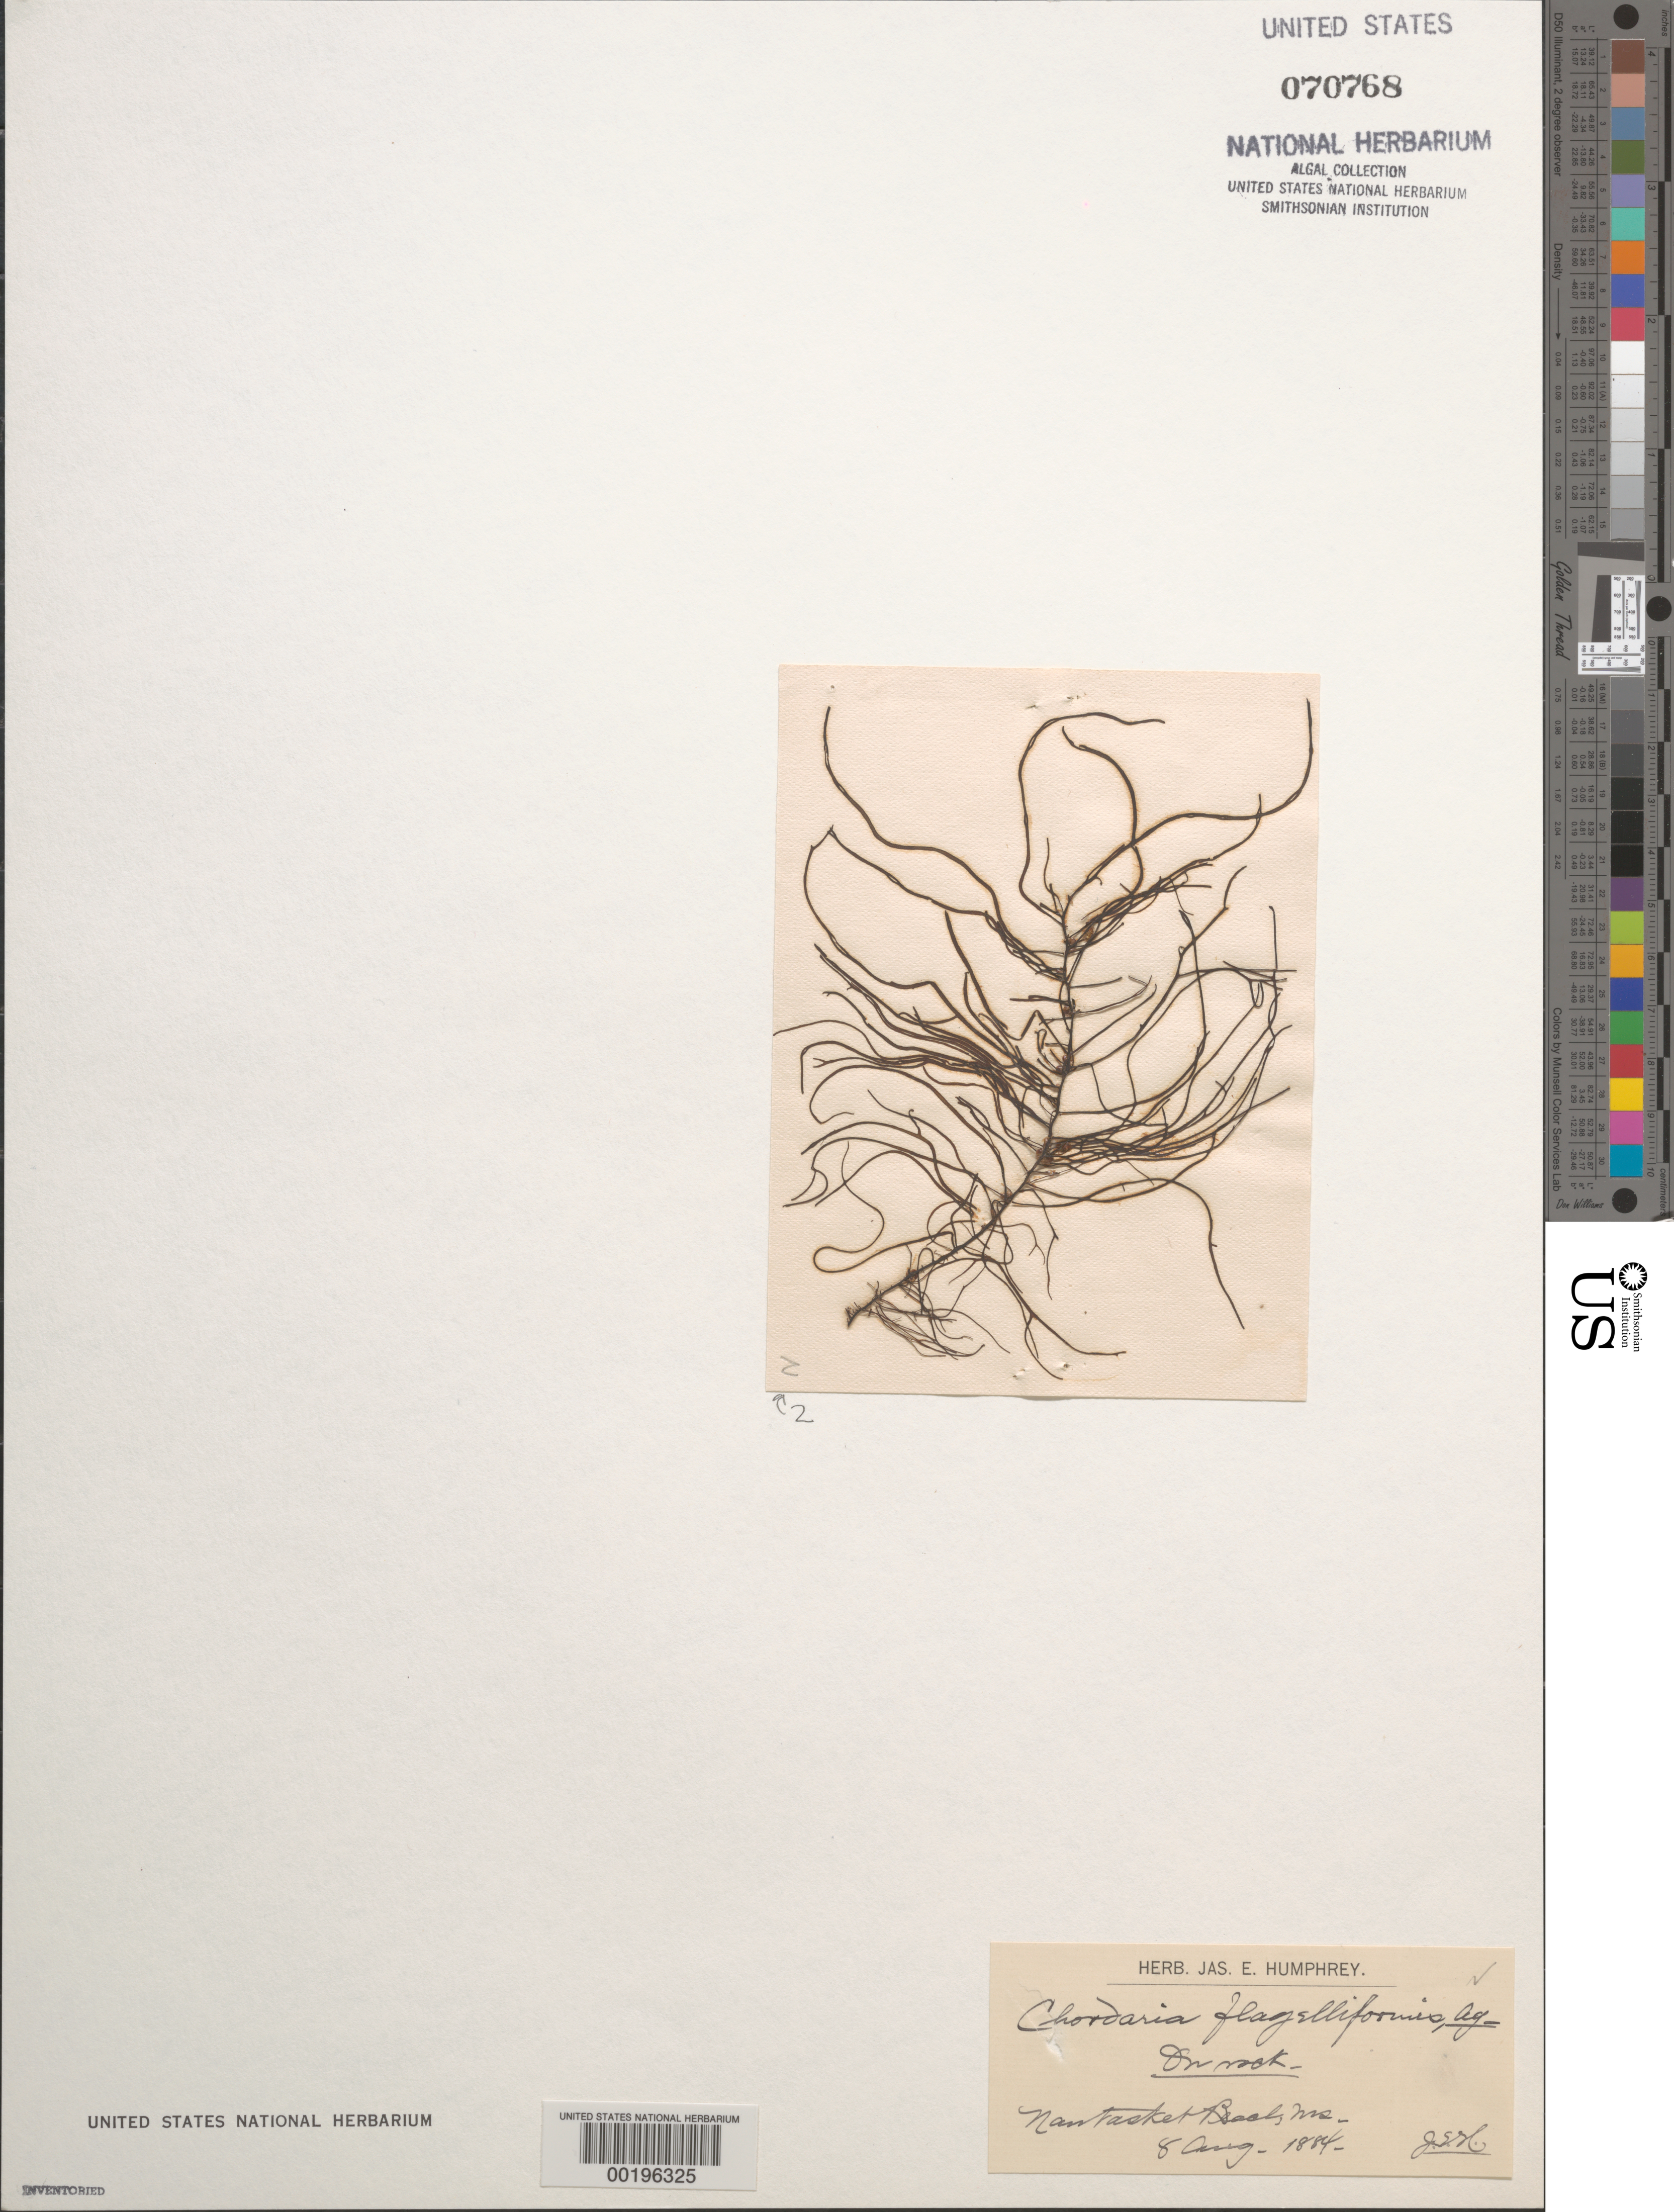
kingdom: Chromista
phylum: Ochrophyta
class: Phaeophyceae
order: Ectocarpales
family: Chordariaceae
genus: Chordaria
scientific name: Chordaria flagelliformis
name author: (Hudson) Grev.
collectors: J. Humphrey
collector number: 2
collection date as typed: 08 Aug 1884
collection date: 1884-08-08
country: United States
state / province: Massachusetts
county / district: Plymouth County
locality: Nantasket Beach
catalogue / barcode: US 70768